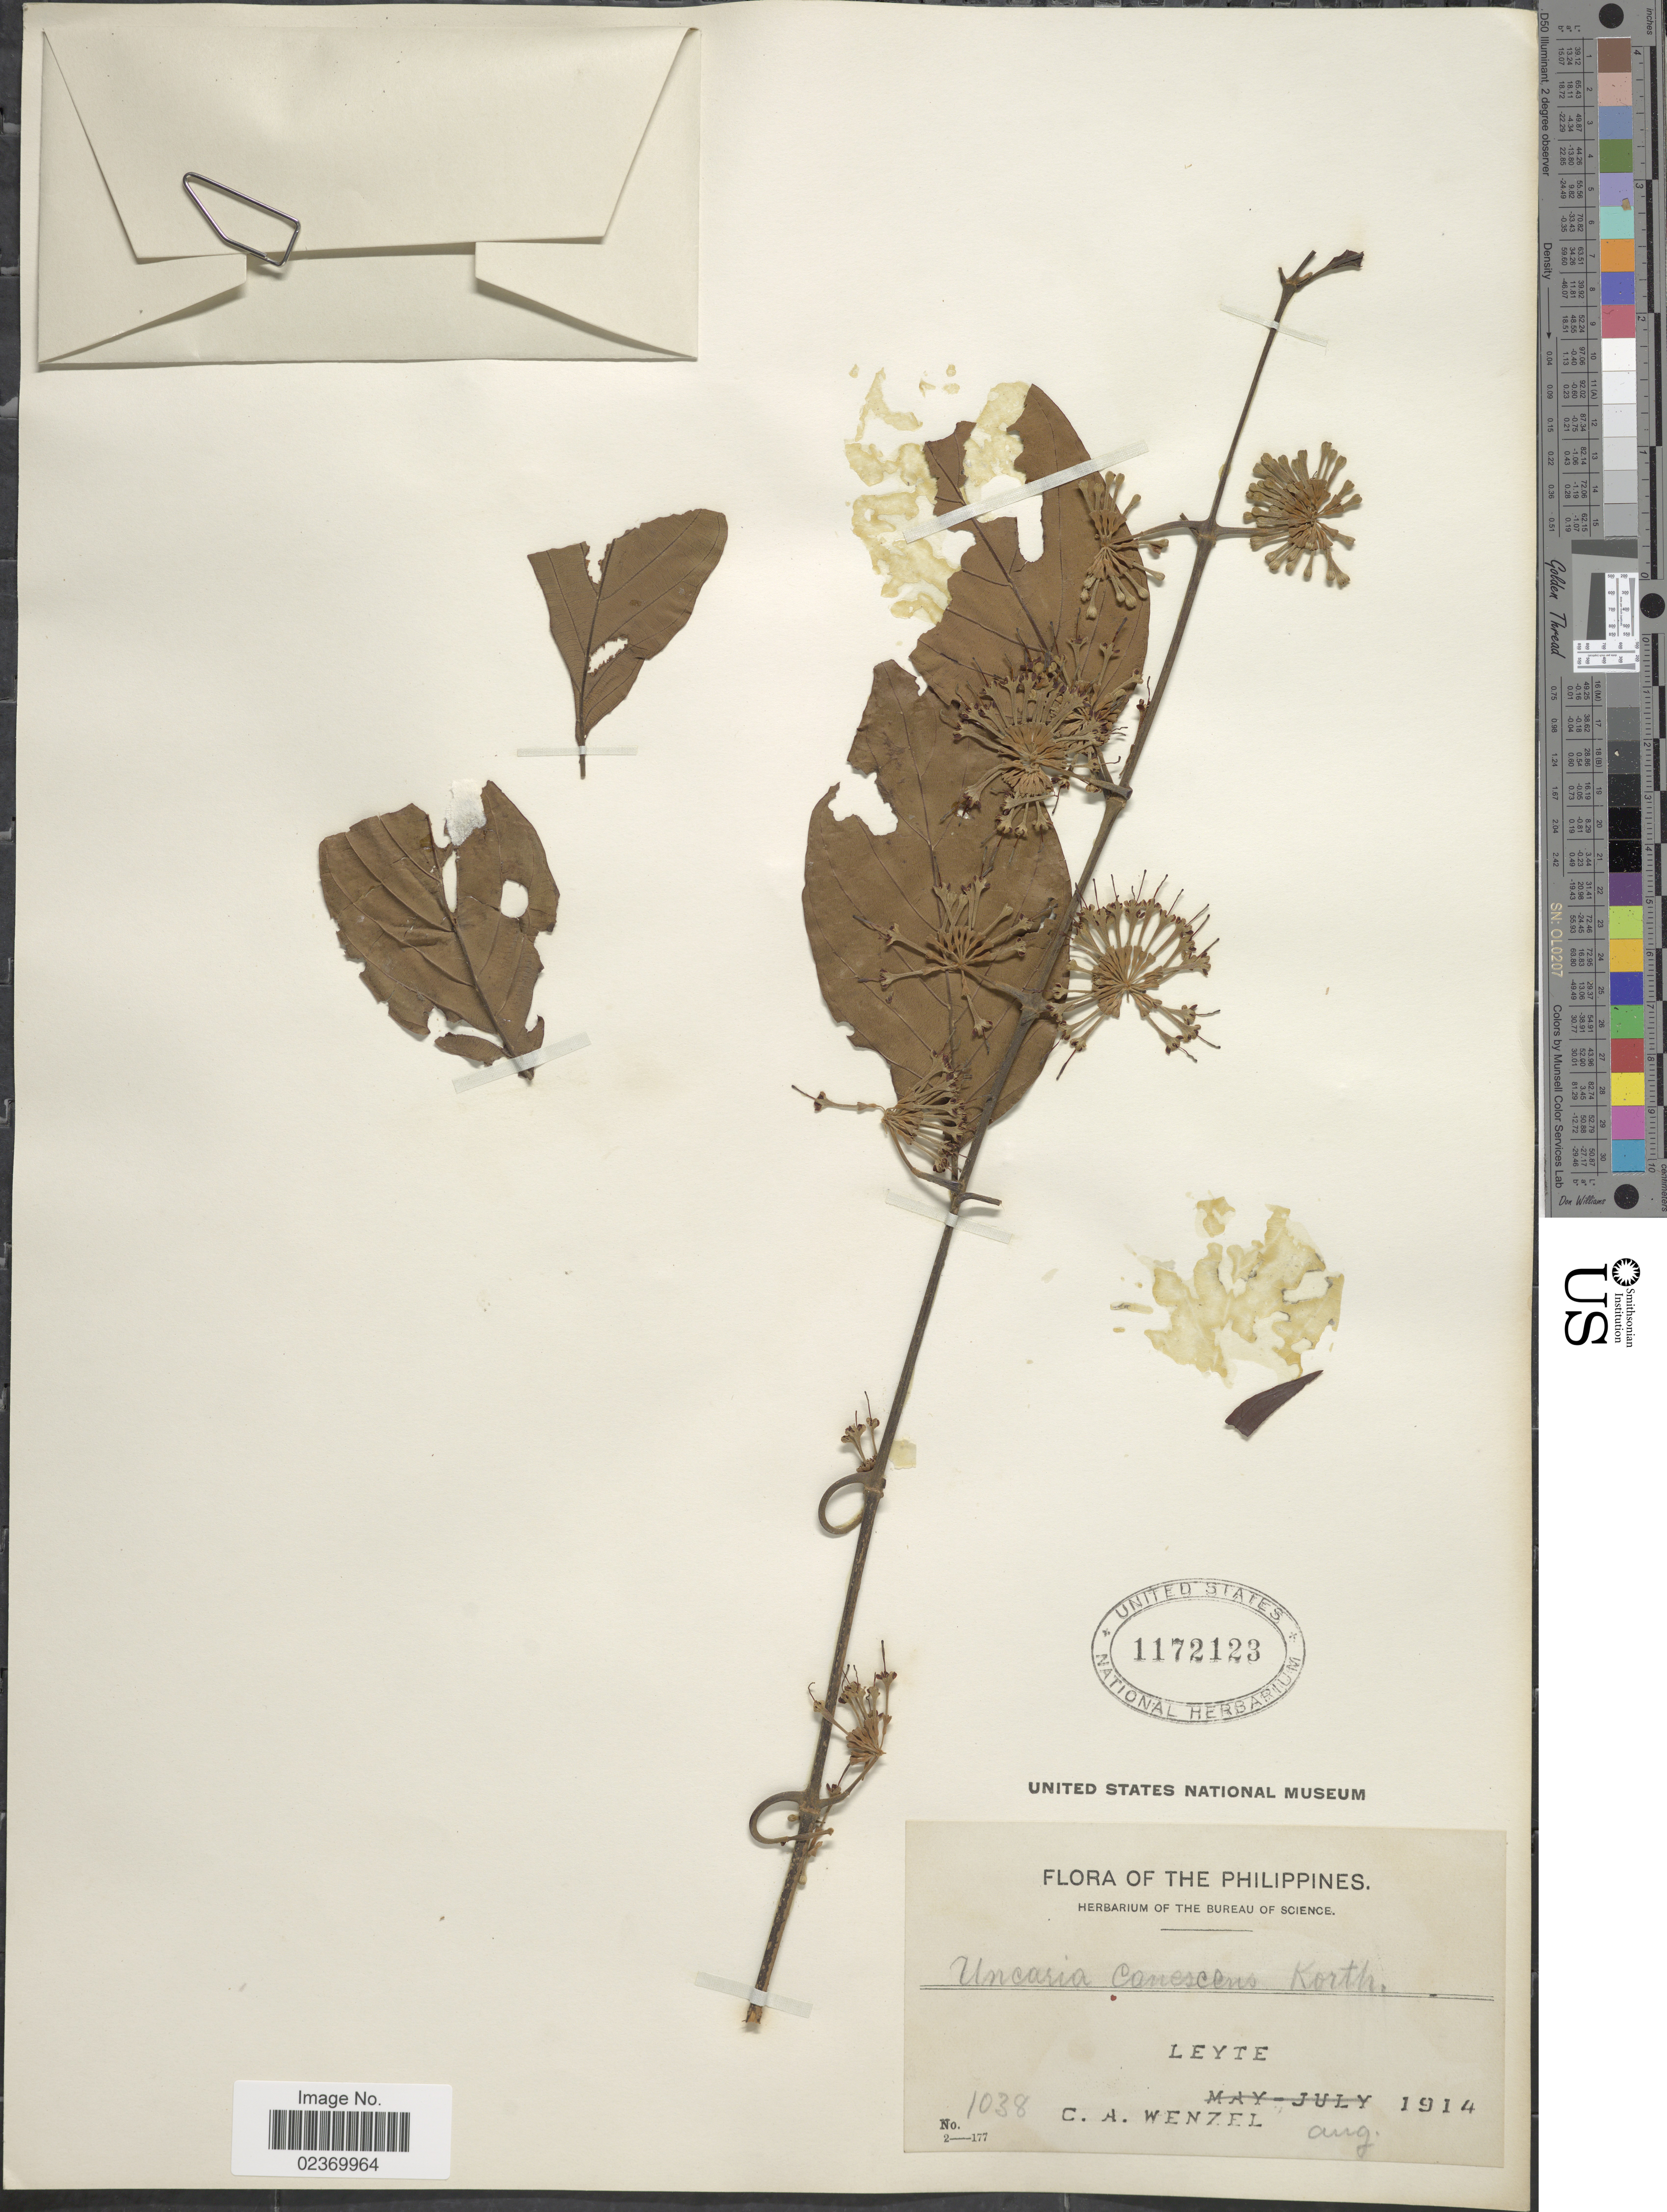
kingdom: Plantae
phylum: Tracheophyta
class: Magnoliopsida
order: Gentianales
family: Rubiaceae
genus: Uncaria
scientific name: Uncaria canescens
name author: Korth.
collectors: C. Wenzel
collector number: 1038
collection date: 1914-08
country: Philippines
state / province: Eastern Visayas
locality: Leyte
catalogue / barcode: US 1172123